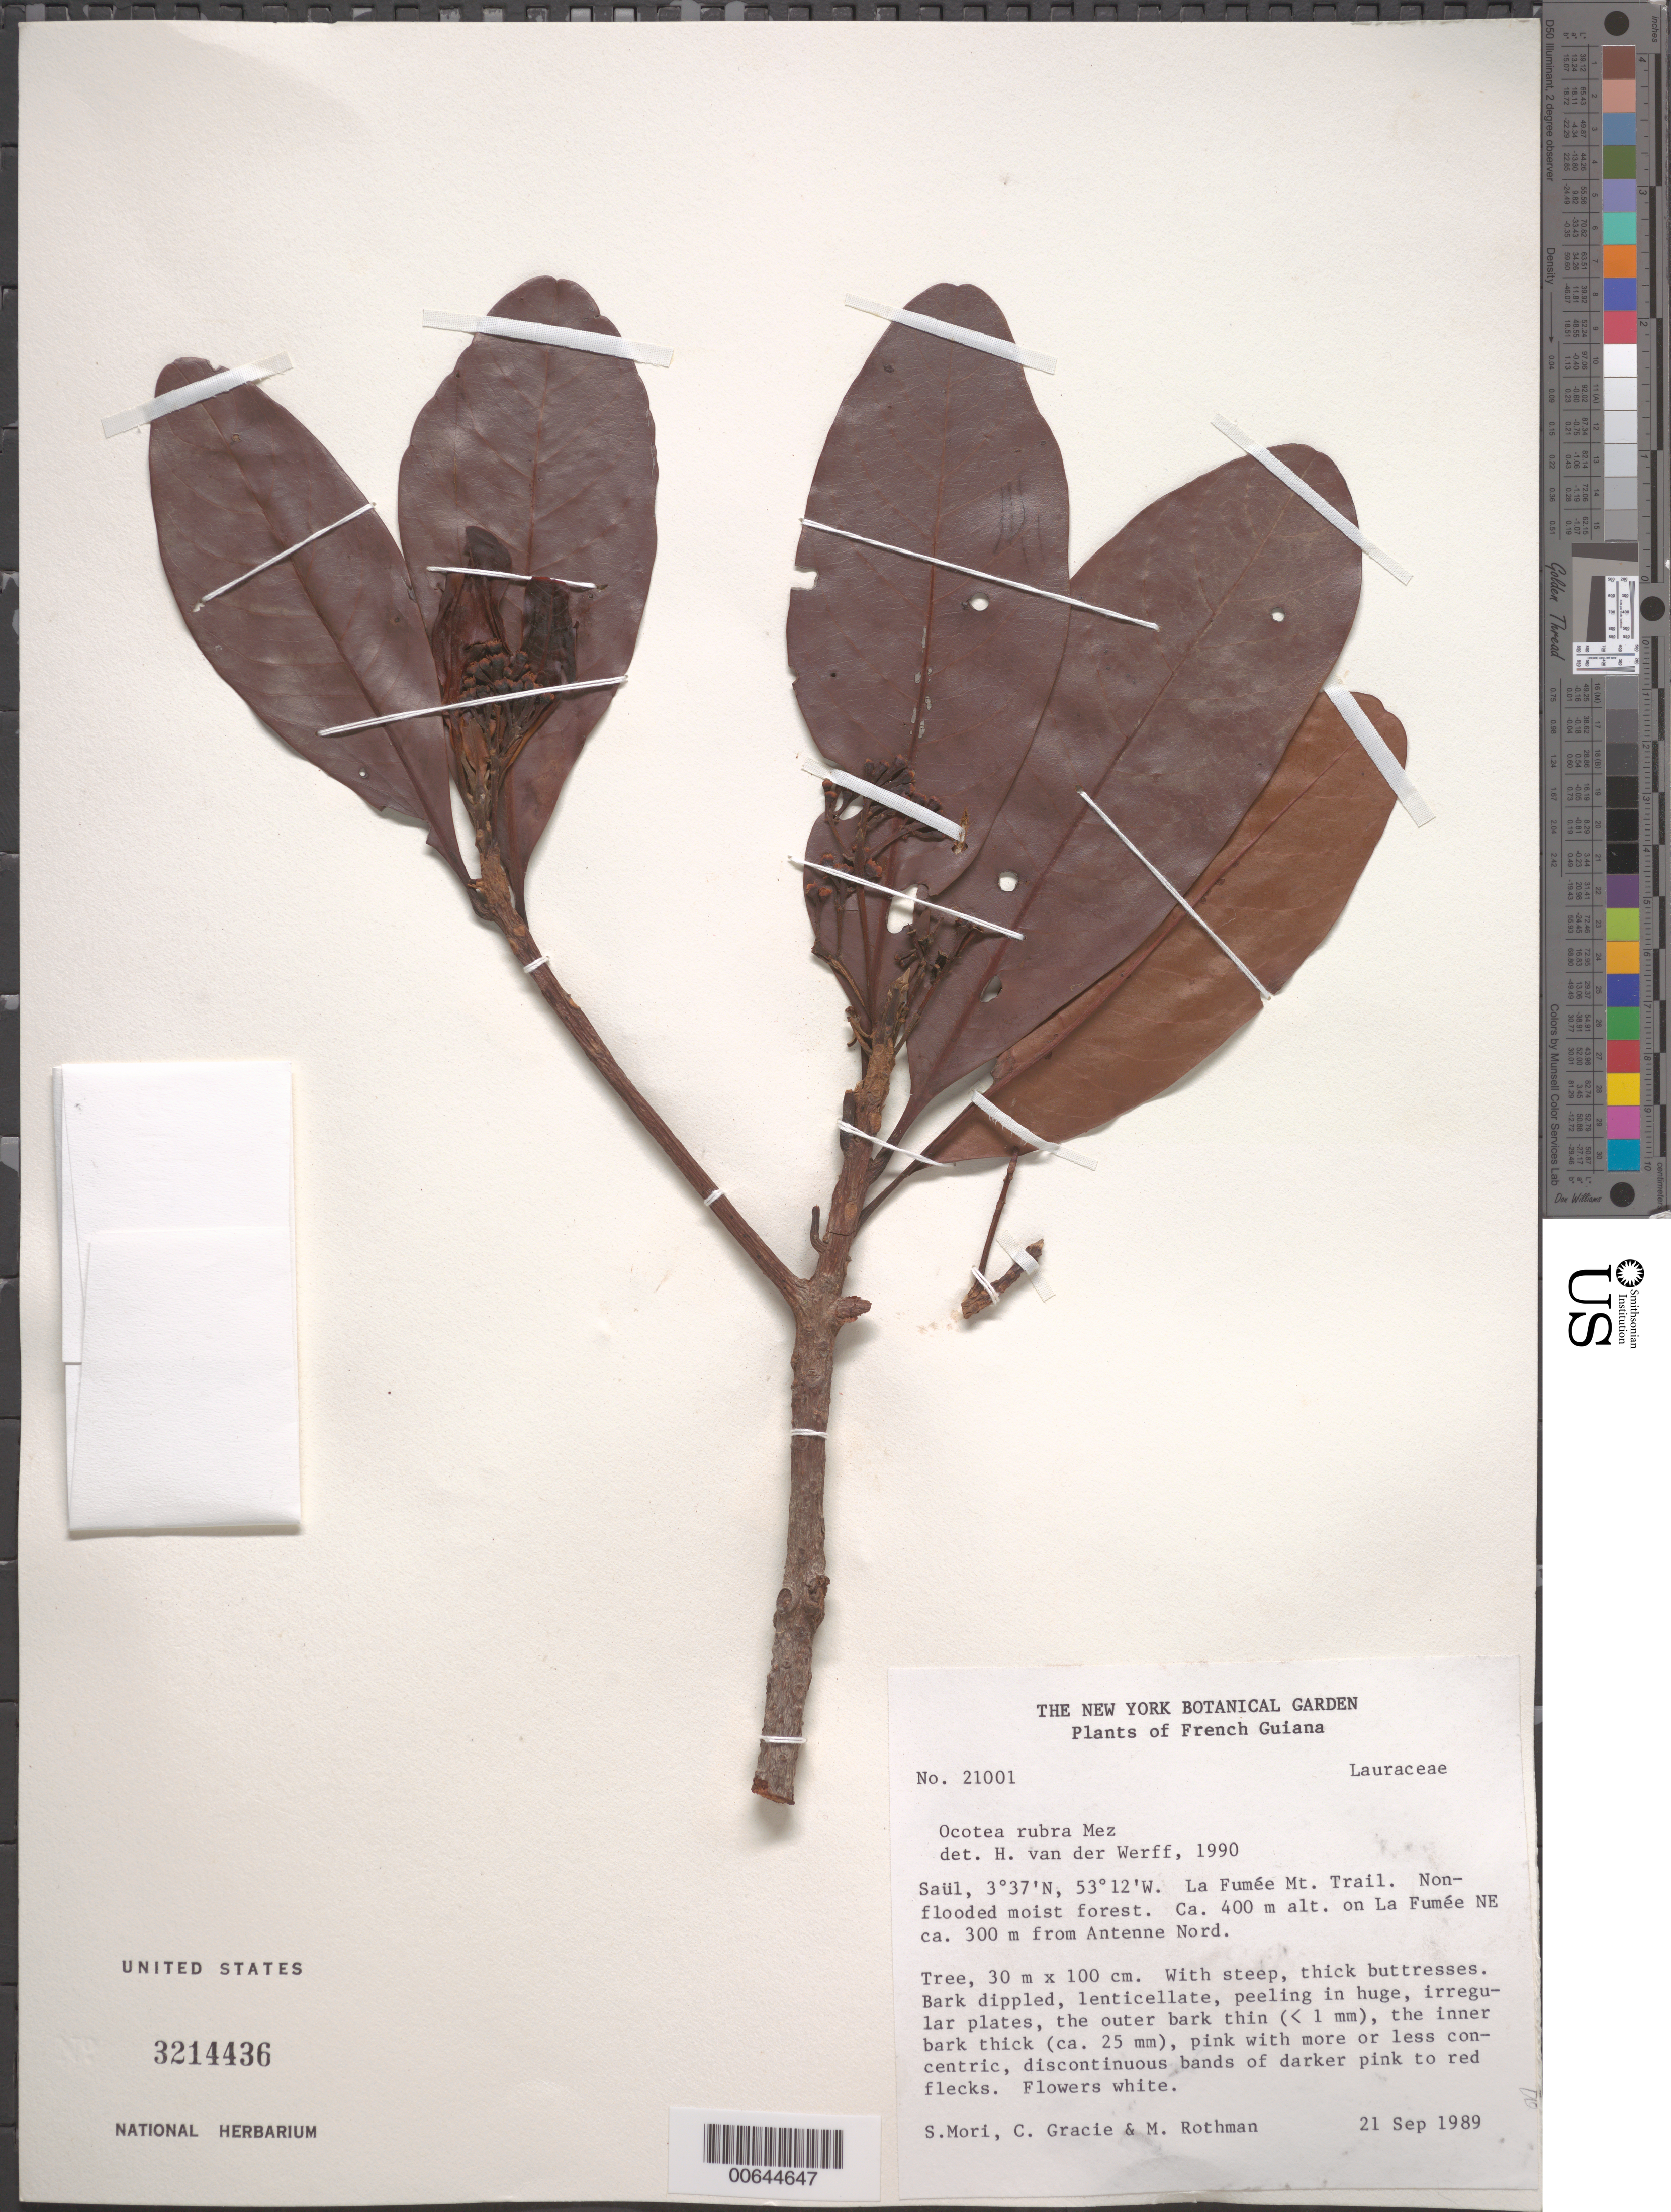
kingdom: Plantae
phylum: Tracheophyta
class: Magnoliopsida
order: Laurales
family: Lauraceae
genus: Ocotea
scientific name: Ocotea rubra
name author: Mez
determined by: van der Werff, H., (MO), Missouri Botanical Garden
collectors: S. Mori, C. A. Gracie & M. Rothman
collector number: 21001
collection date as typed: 21-Sep-89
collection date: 1989-09-21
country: French Guiana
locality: Saül, La Fumée Mountain Trail, on La Fumeé NE ca. 300m from Antenne Nord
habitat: Non-flooded moist forest.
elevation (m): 400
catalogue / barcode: US 3214436